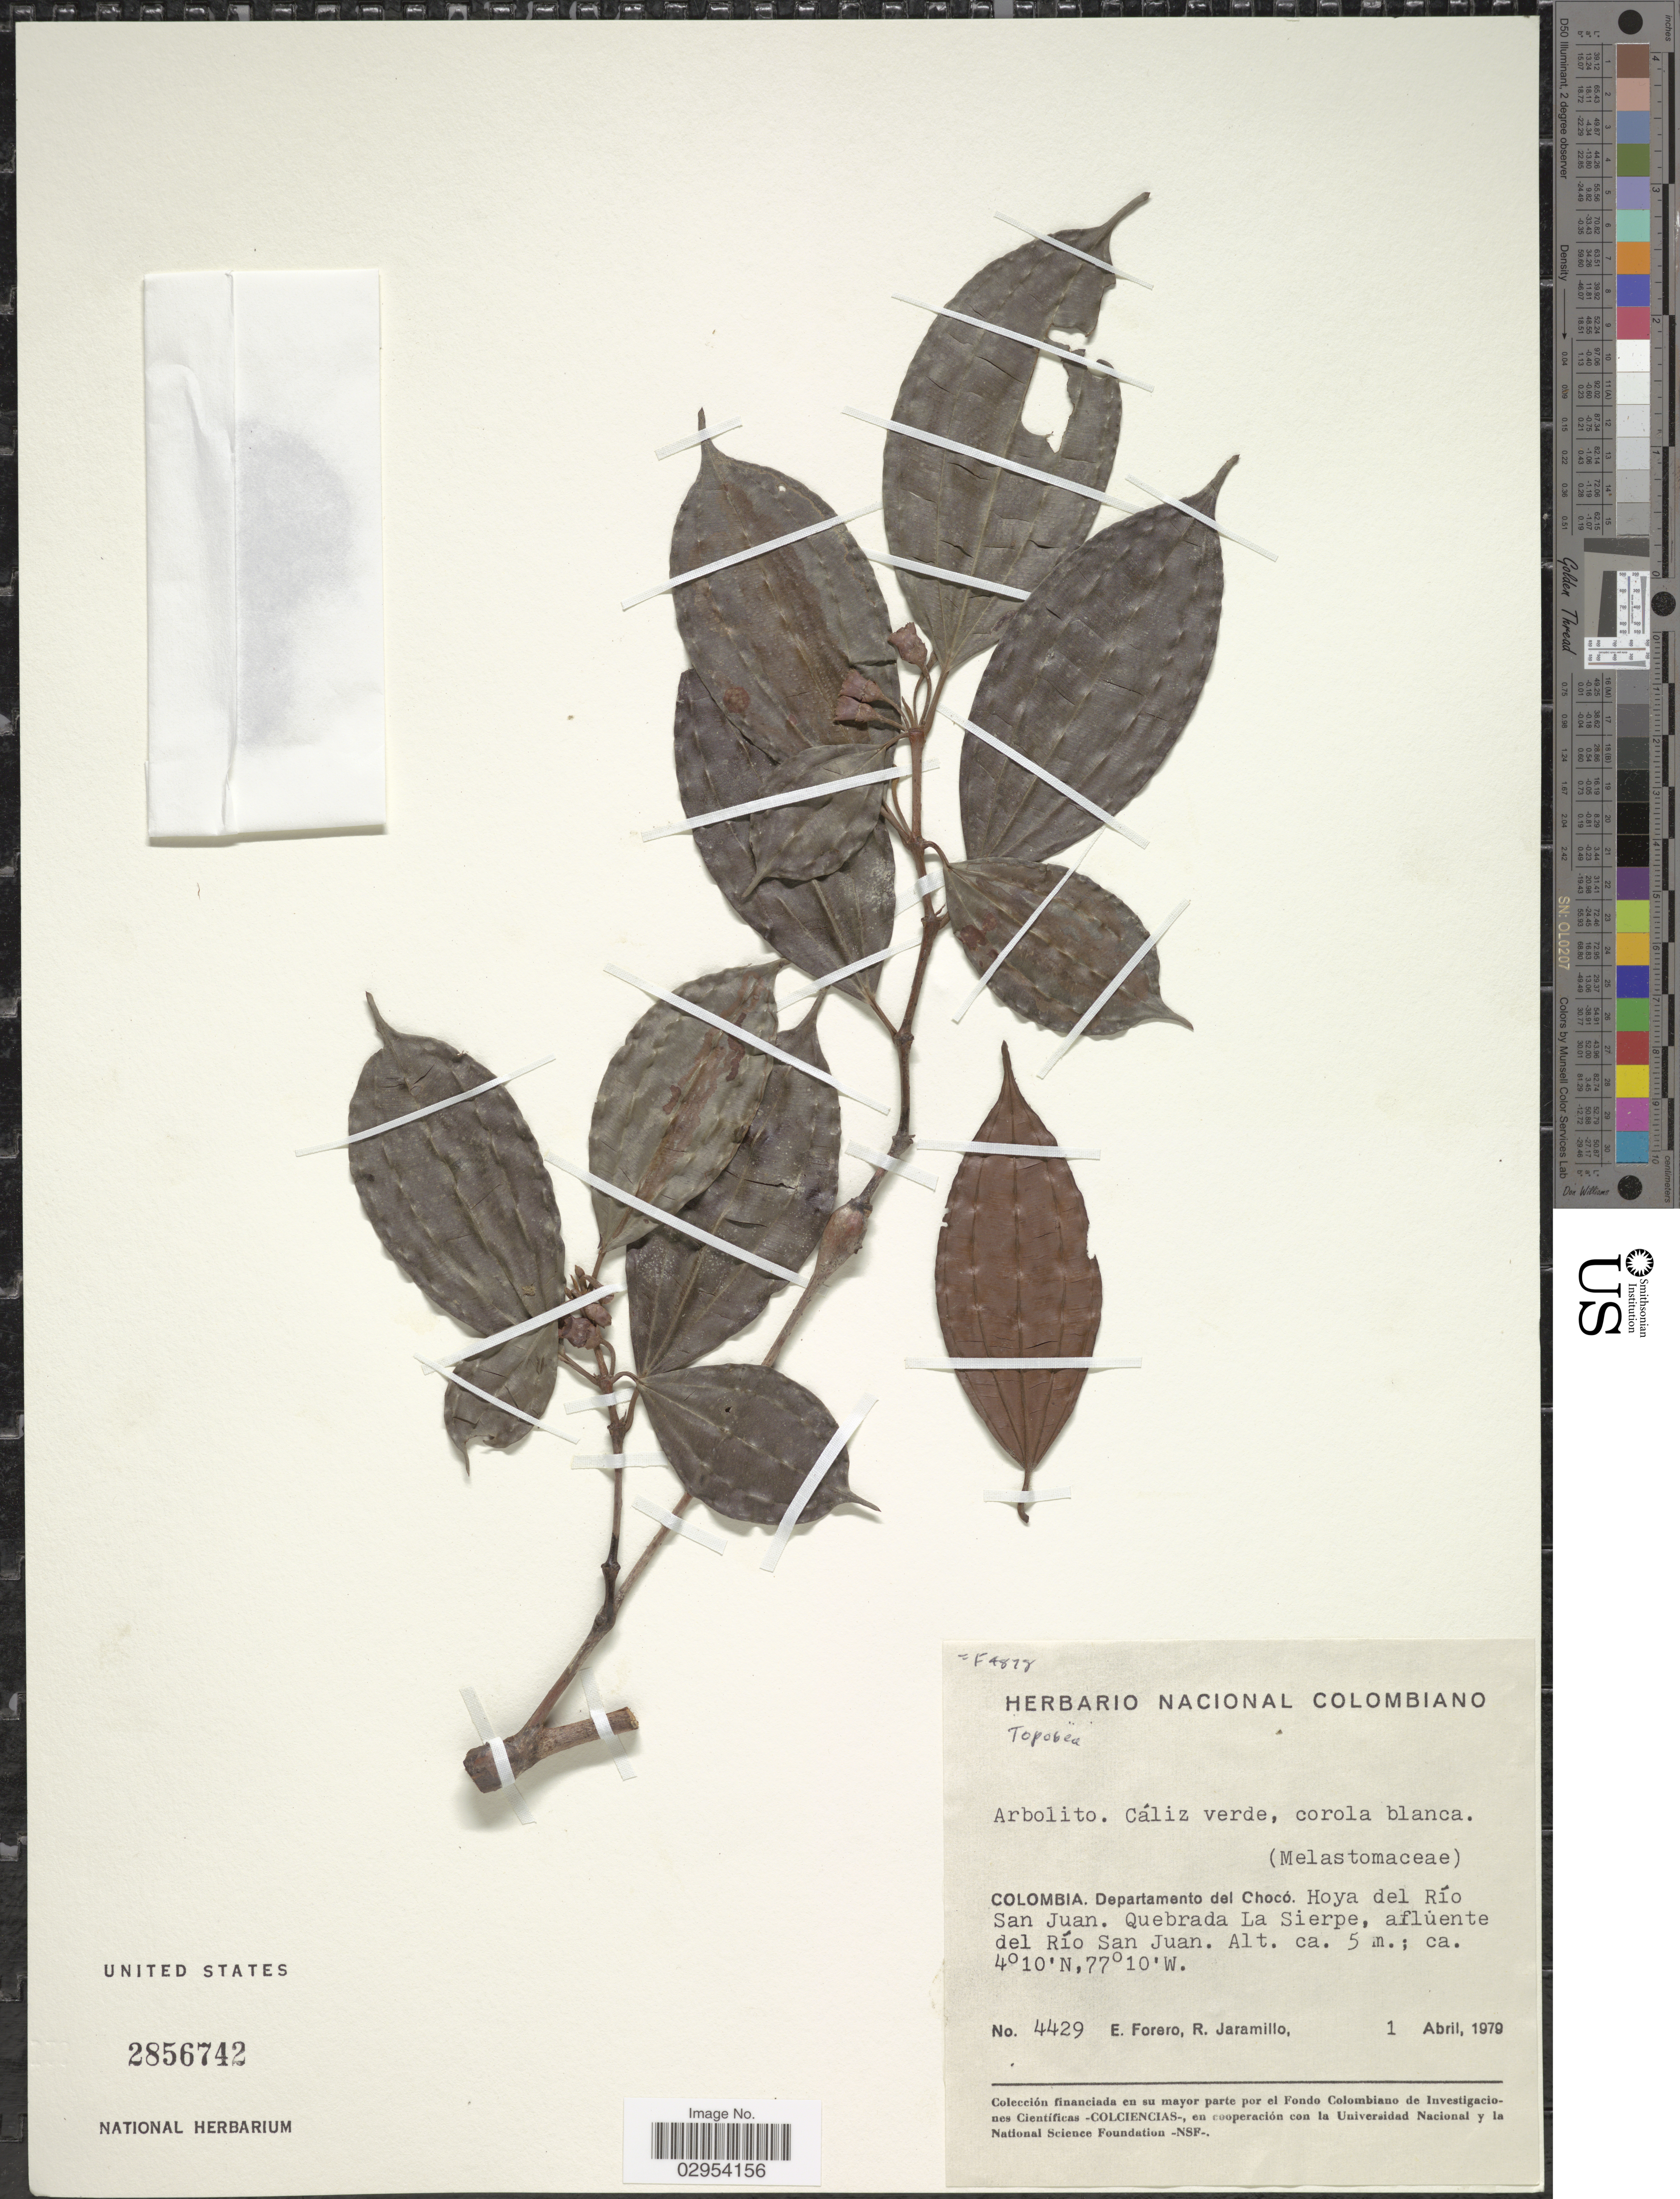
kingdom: Plantae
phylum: Tracheophyta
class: Magnoliopsida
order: Myrtales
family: Melastomataceae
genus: Topobea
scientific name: Topobea gracilis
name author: Triana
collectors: E. Forero & R. Jaramillo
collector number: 4429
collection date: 1979-04-01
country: Colombia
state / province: Chocó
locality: Departamento del Chocó. Hoya del Río San Juan. Quebrada La Sierpe, afluente del Río San Juan.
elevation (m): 5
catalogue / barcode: US 2856742